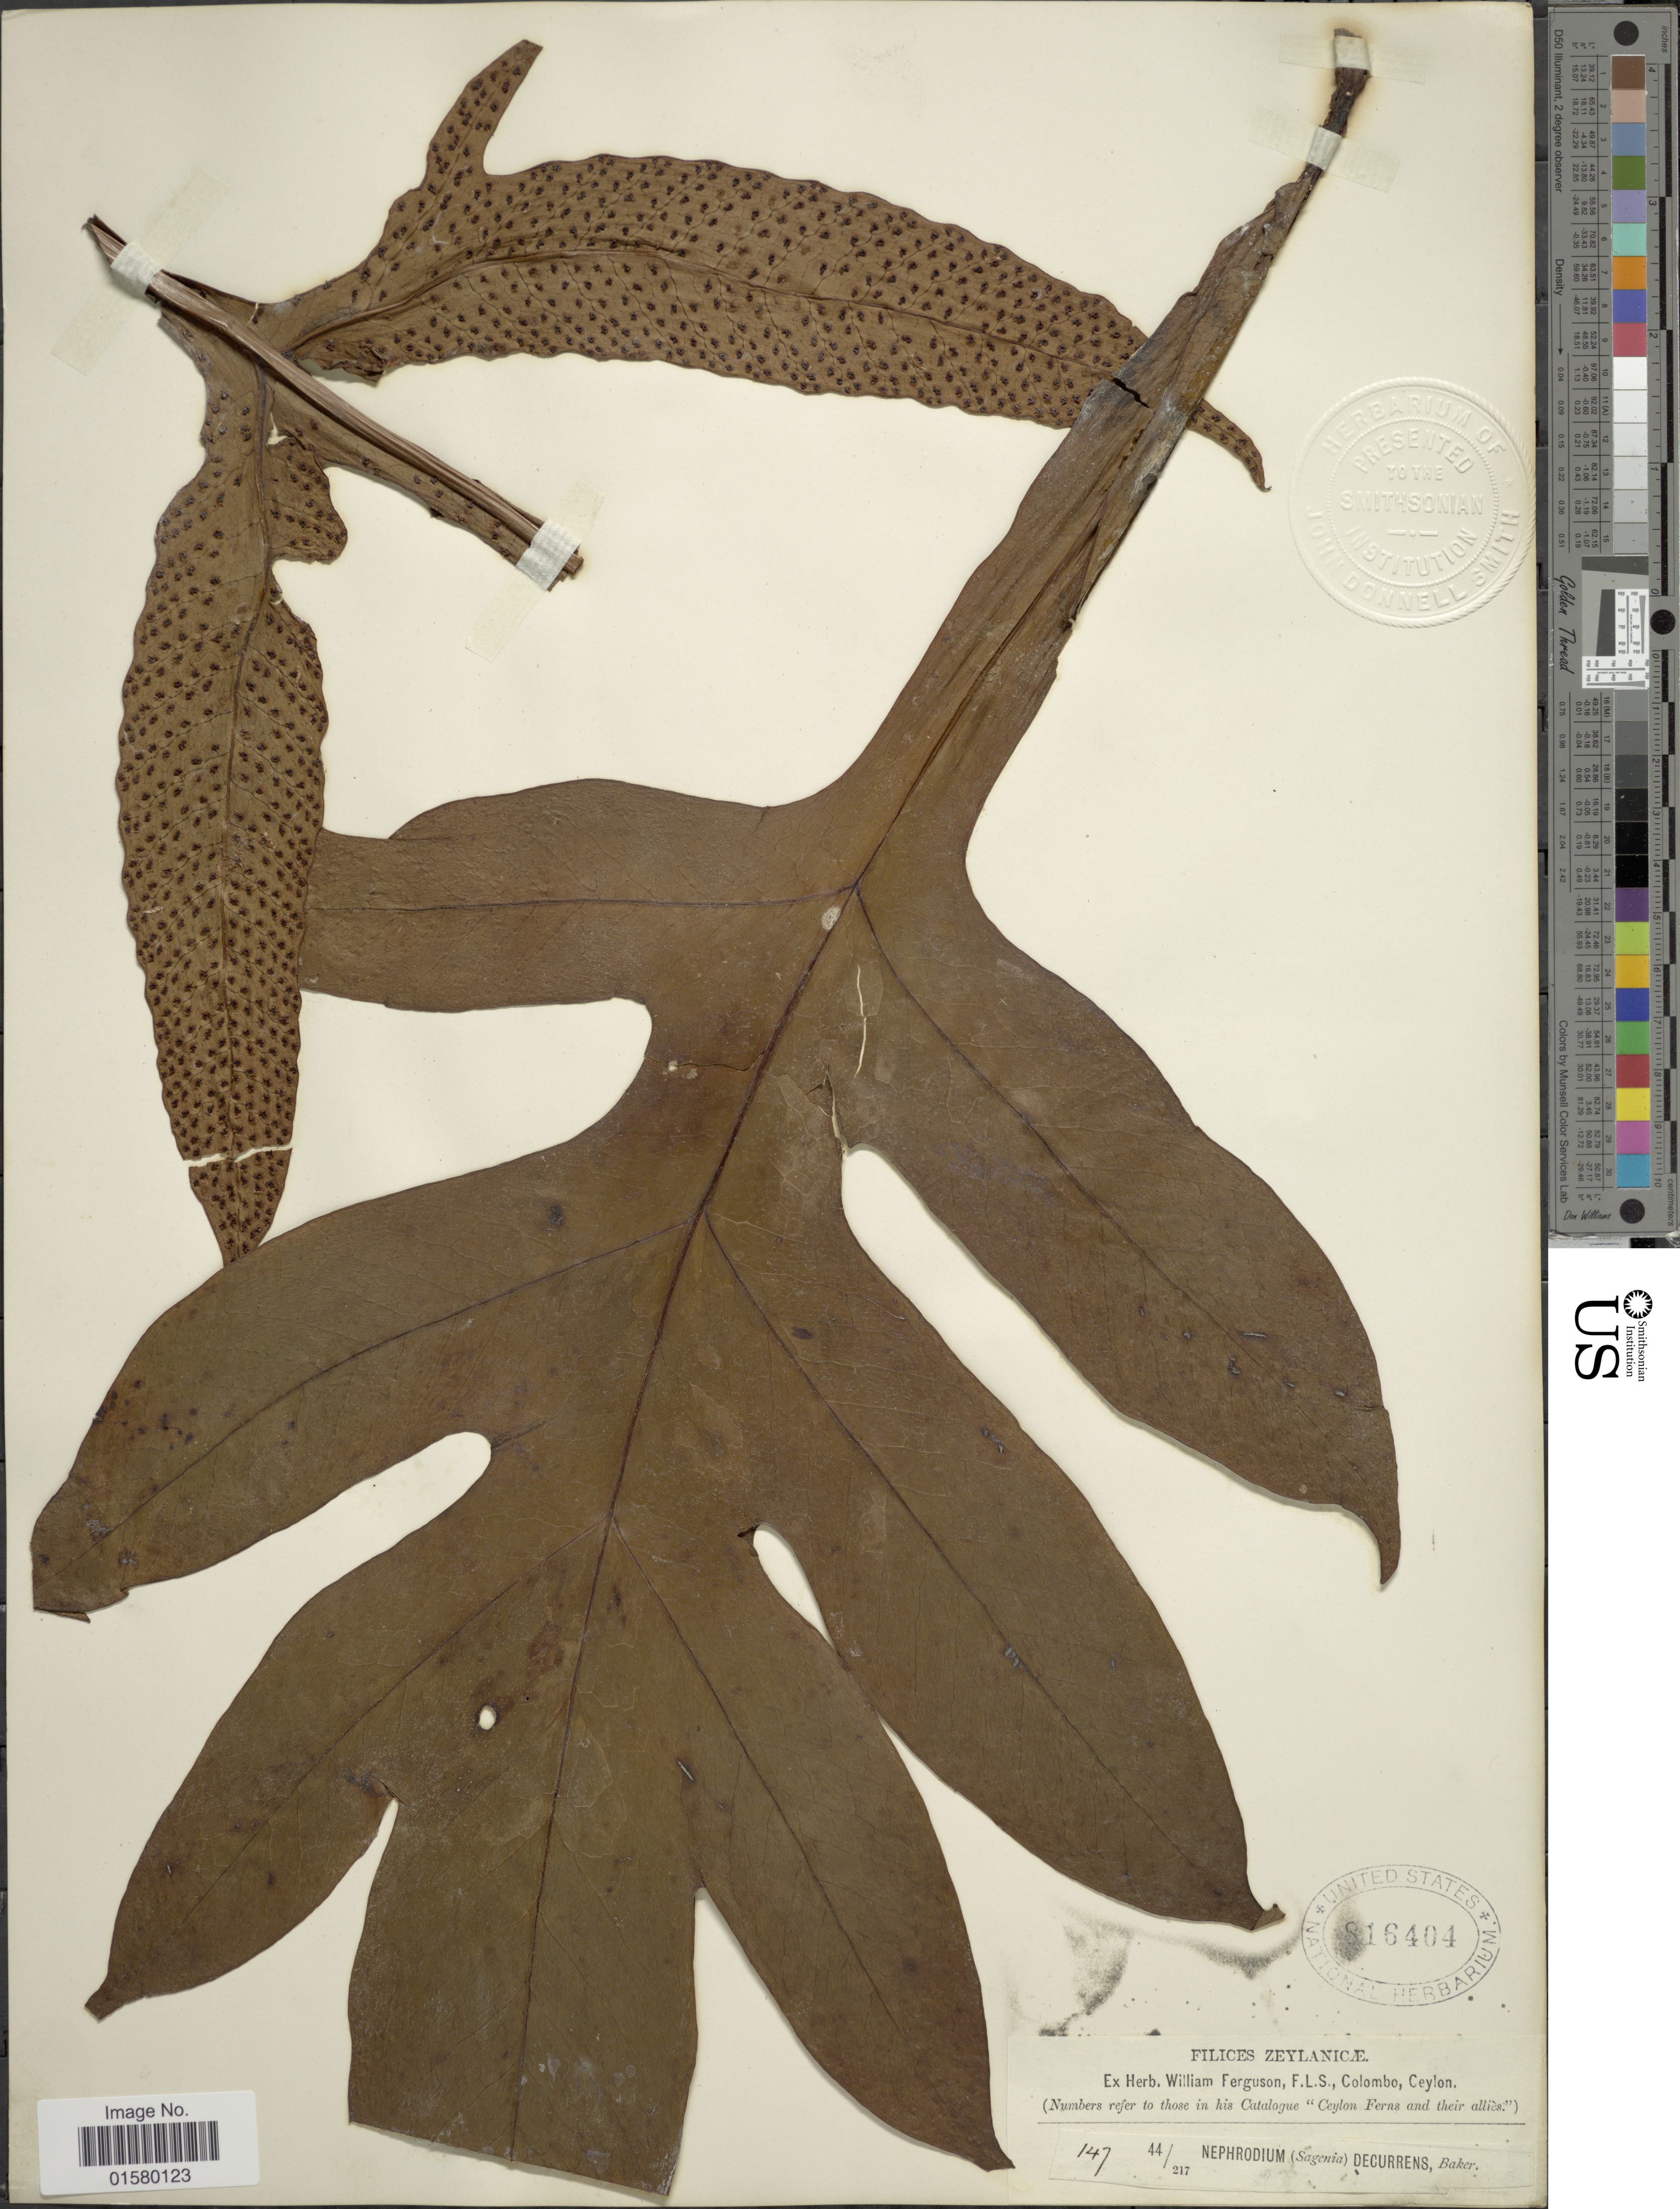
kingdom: Plantae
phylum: Tracheophyta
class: Polypodiopsida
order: Polypodiales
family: Tectariaceae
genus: Tectaria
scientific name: Tectaria decurrens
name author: (Presel.) Copel. in Elmer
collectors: ex herb. W. Ferguson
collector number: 147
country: Sri Lanka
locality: Zeylanicae, Colombo, Ceylon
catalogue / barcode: US 816404